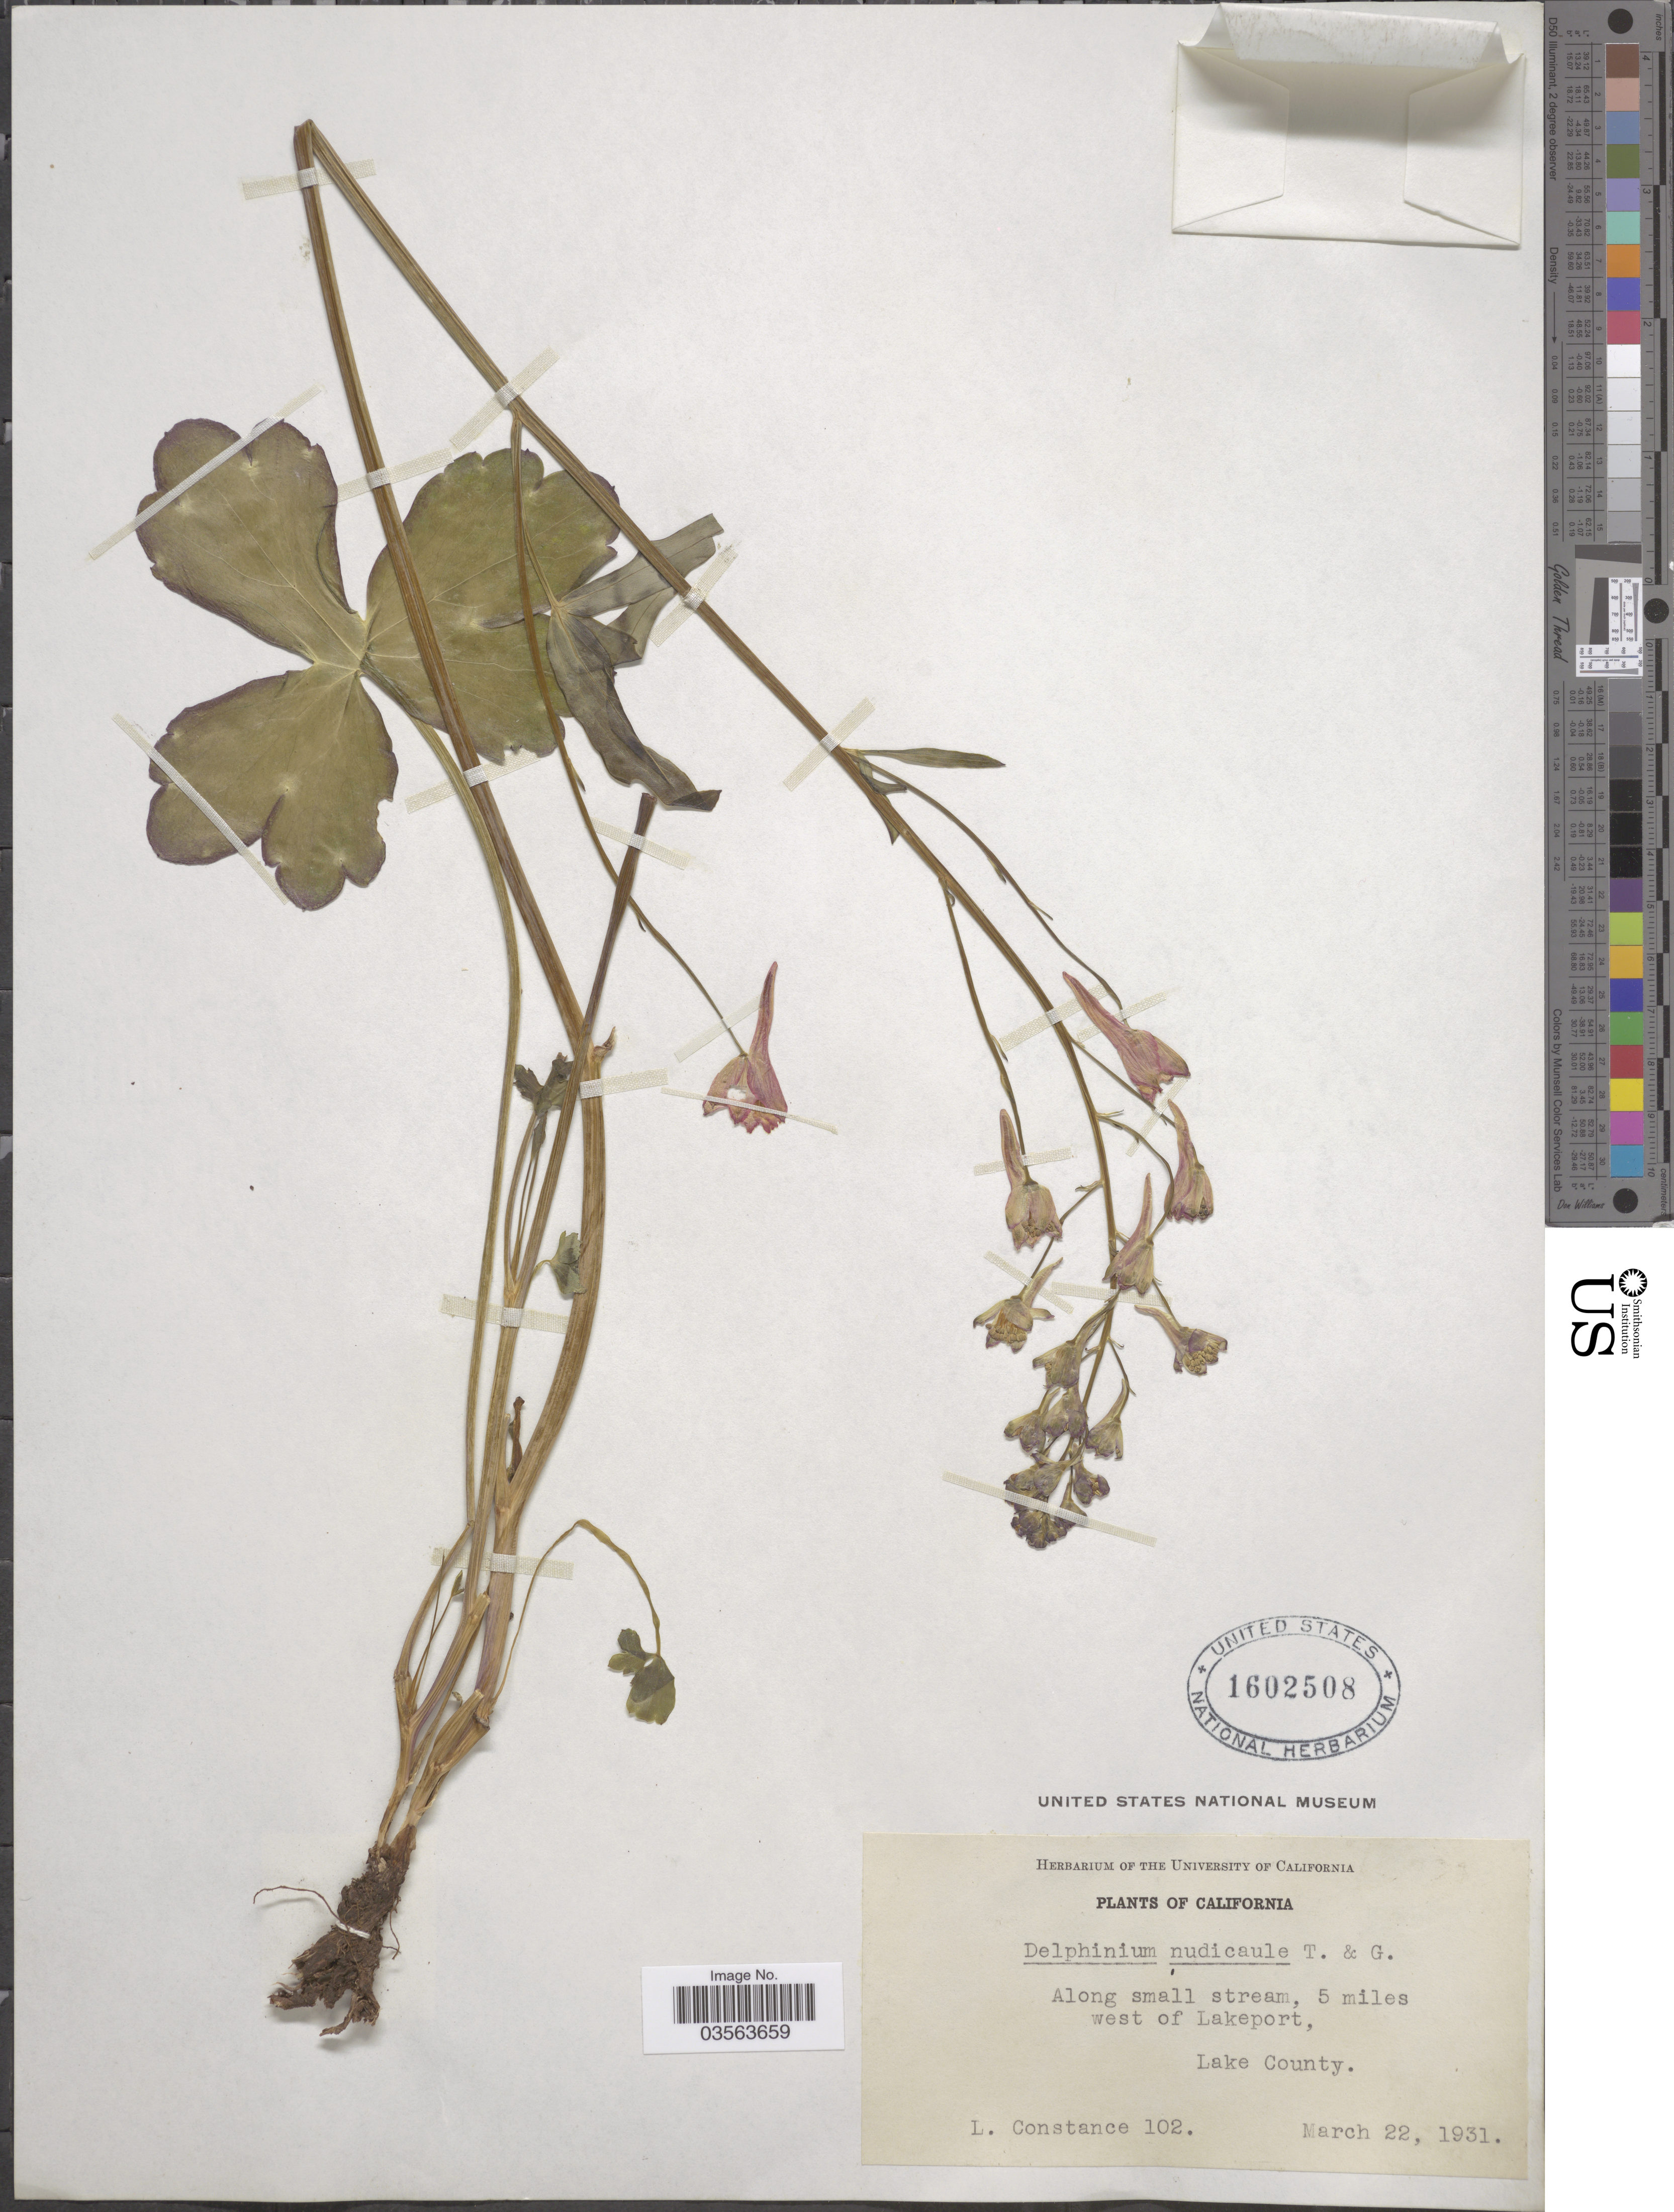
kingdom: Plantae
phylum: Tracheophyta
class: Magnoliopsida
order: Ranunculales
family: Ranunculaceae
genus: Delphinium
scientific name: Delphinium nudicaule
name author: Torr. & A. Gray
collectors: L. Constance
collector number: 102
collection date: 1931-03-22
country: United States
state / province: California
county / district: Lake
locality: Along small stream, 5 miles west of Lakeport, Lake County.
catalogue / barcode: US 1602508